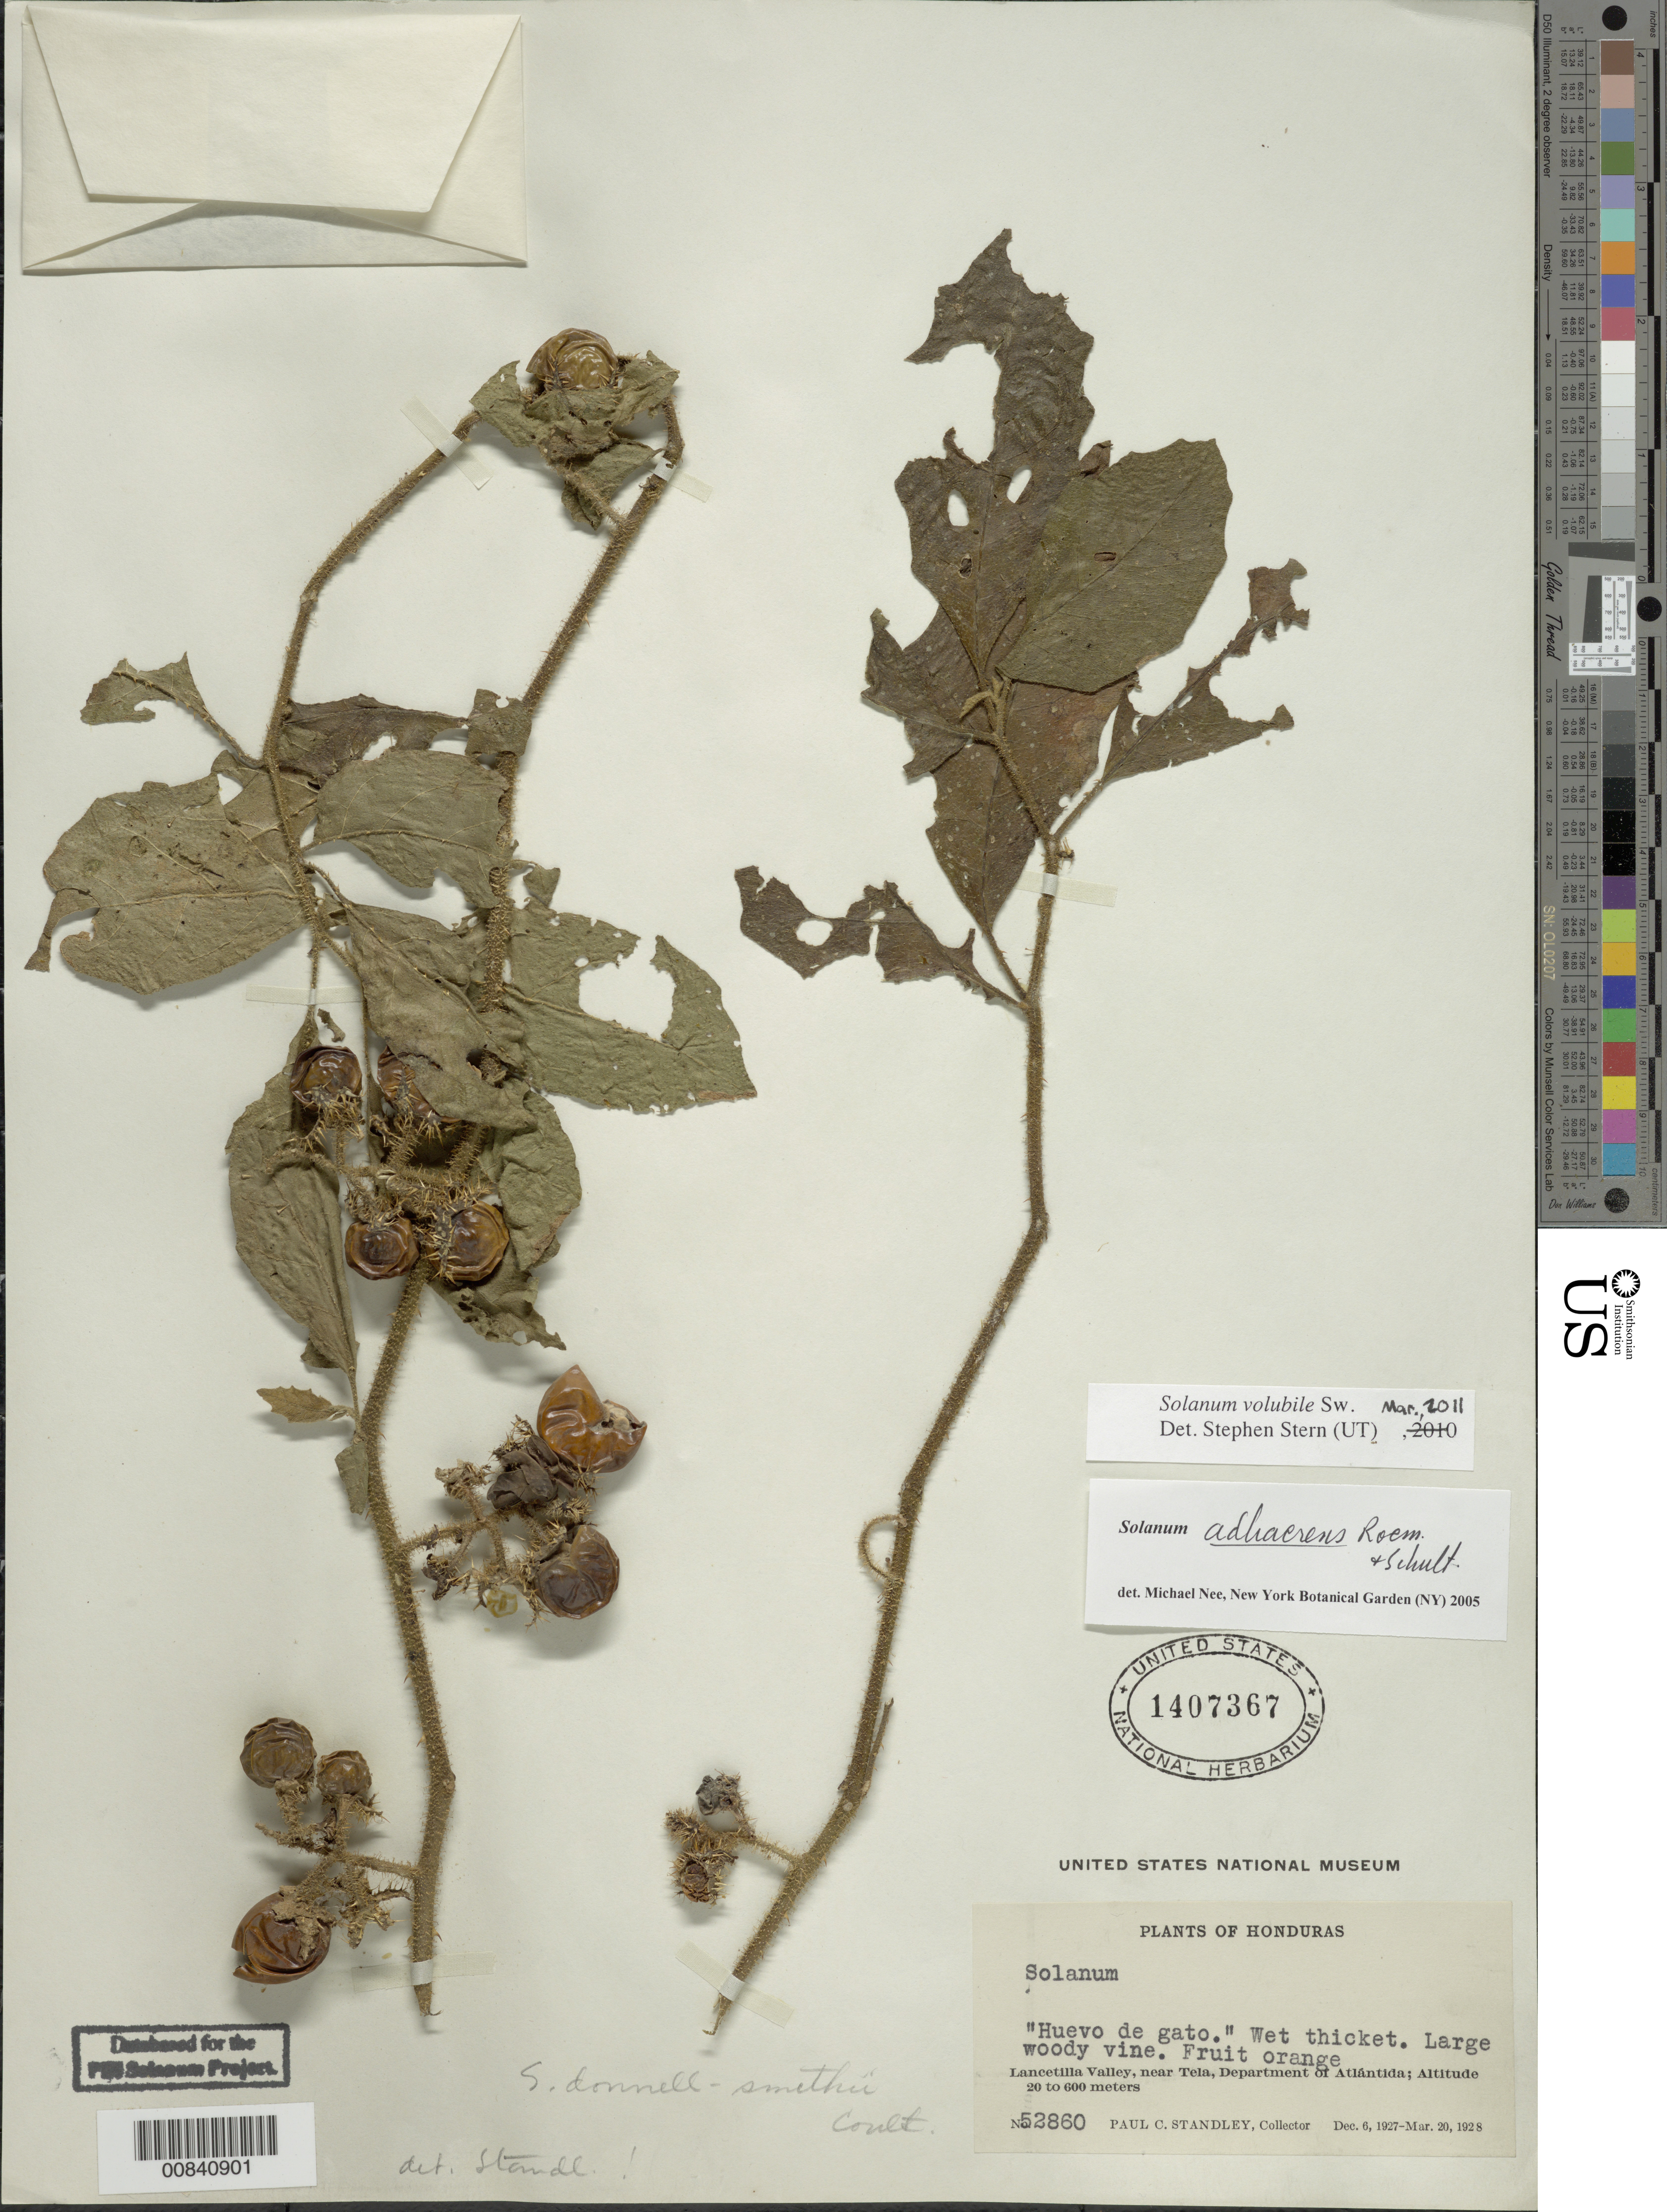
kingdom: Plantae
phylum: Tracheophyta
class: Magnoliopsida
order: Solanales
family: Solanaceae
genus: Solanum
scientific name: Solanum adhaerens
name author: Roem. & Schult.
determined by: Nee, Michael H.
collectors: P. C. Standley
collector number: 52860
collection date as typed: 6 Dec 1927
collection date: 1927-12-06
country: Honduras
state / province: Atlántida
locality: Lancetilla Valley, near Tela.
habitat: Wet thicket.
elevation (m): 20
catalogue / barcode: US 1407367